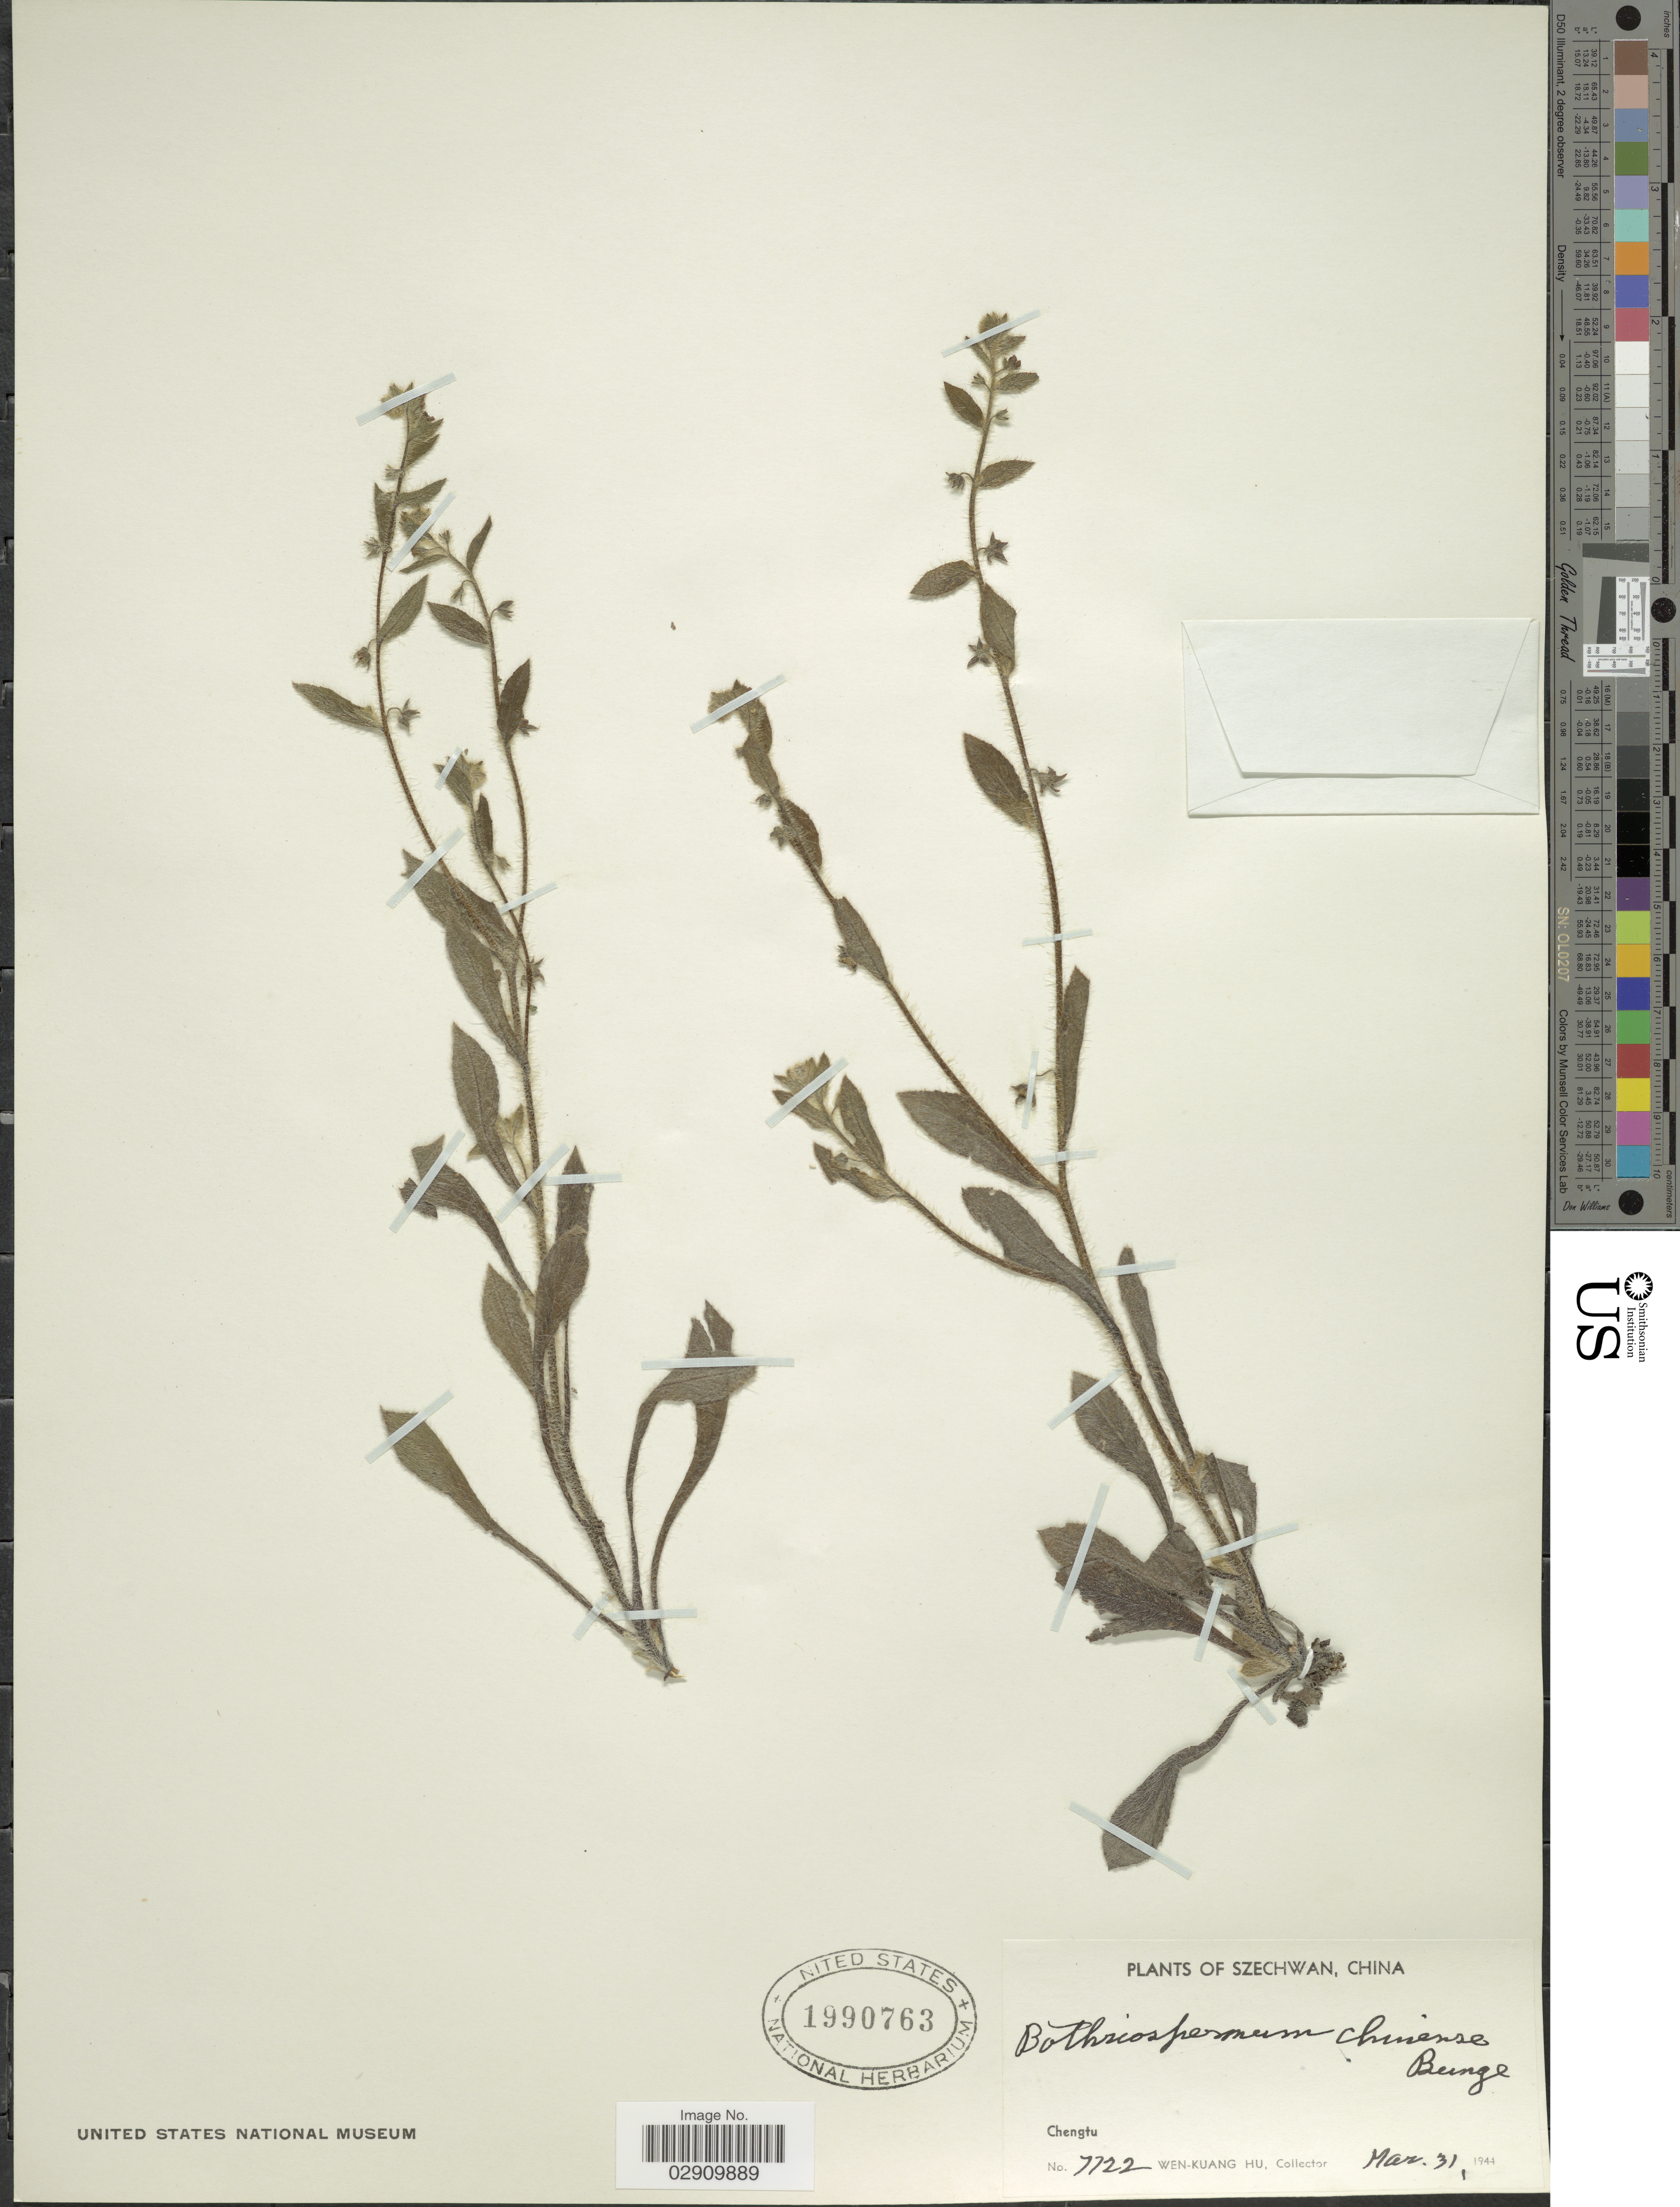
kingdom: Plantae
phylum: Tracheophyta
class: Magnoliopsida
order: Boraginales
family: Boraginaceae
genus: Bothriospermum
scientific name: Bothriospermum chinense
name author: Bunge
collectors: W. K. Hu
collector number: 7722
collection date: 1944-03-31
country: China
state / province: Sichuan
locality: Szechwan, Chengtu.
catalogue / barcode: US 1990763